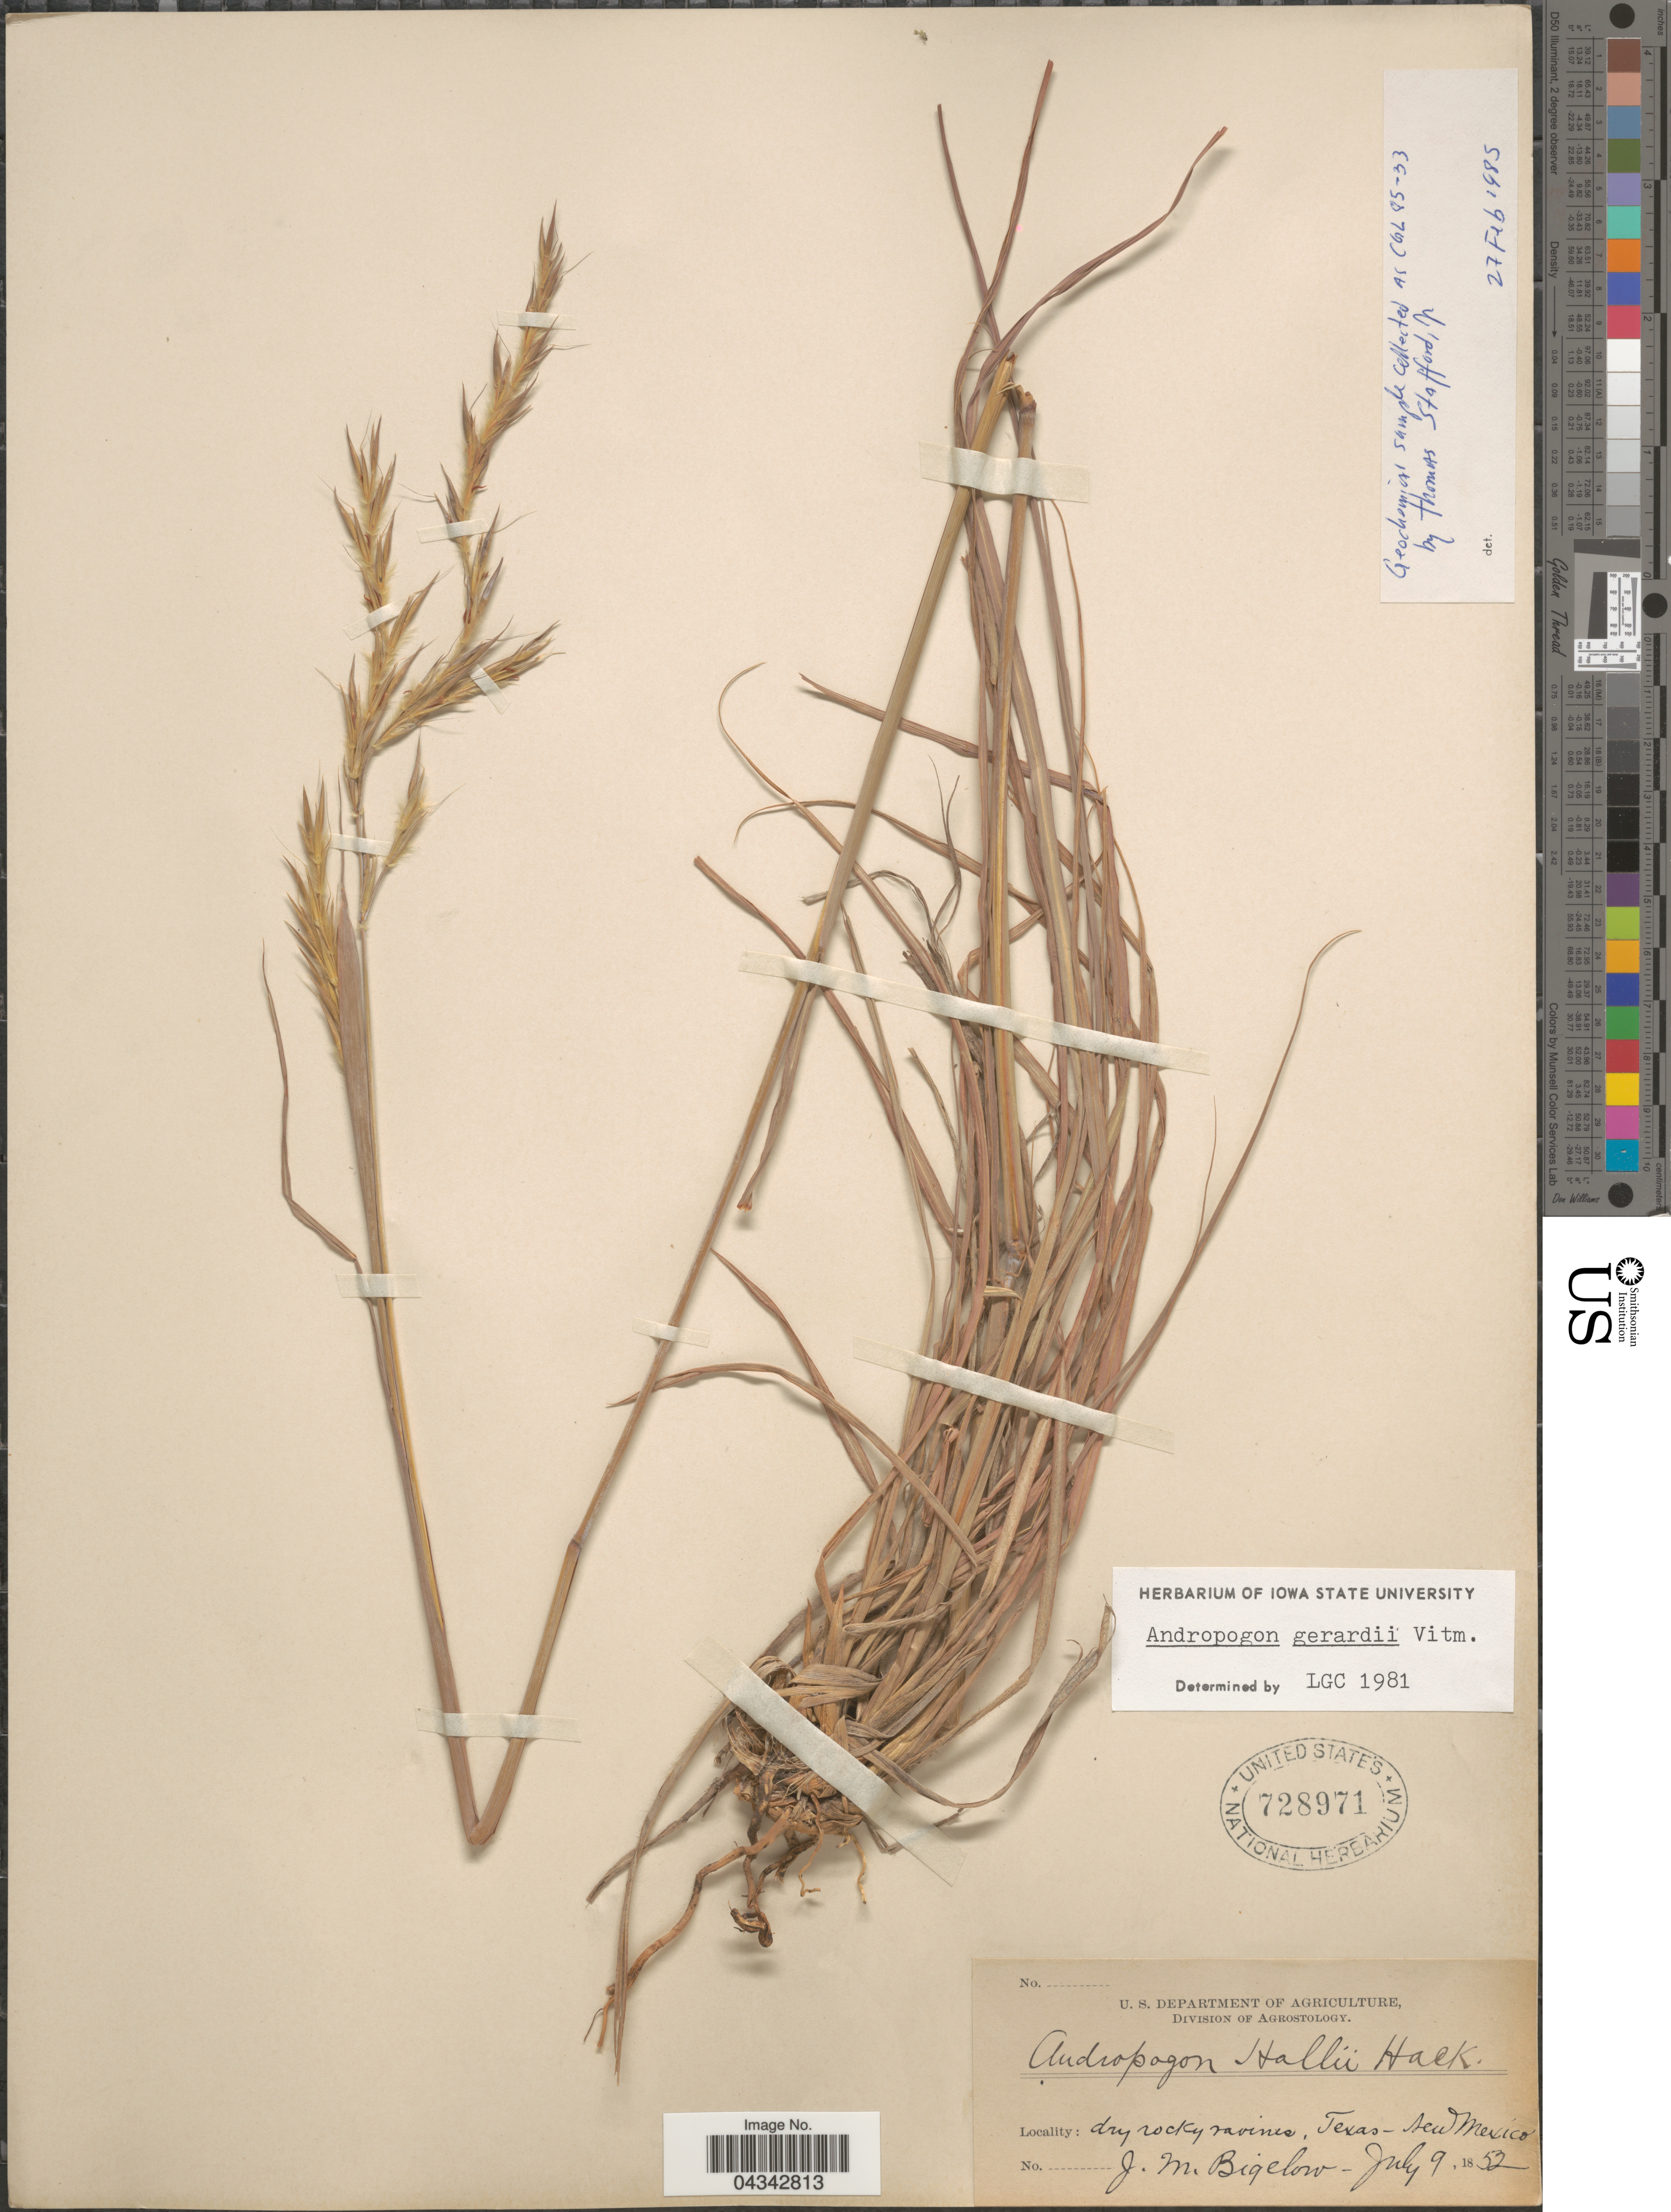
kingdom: Plantae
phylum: Tracheophyta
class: Liliopsida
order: Poales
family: Poaceae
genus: Andropogon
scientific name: Andropogon gerardii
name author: Vitman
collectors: J. M. Bigelow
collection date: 1852-07-09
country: United States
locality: Texas - New Mexico.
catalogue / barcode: US 728971